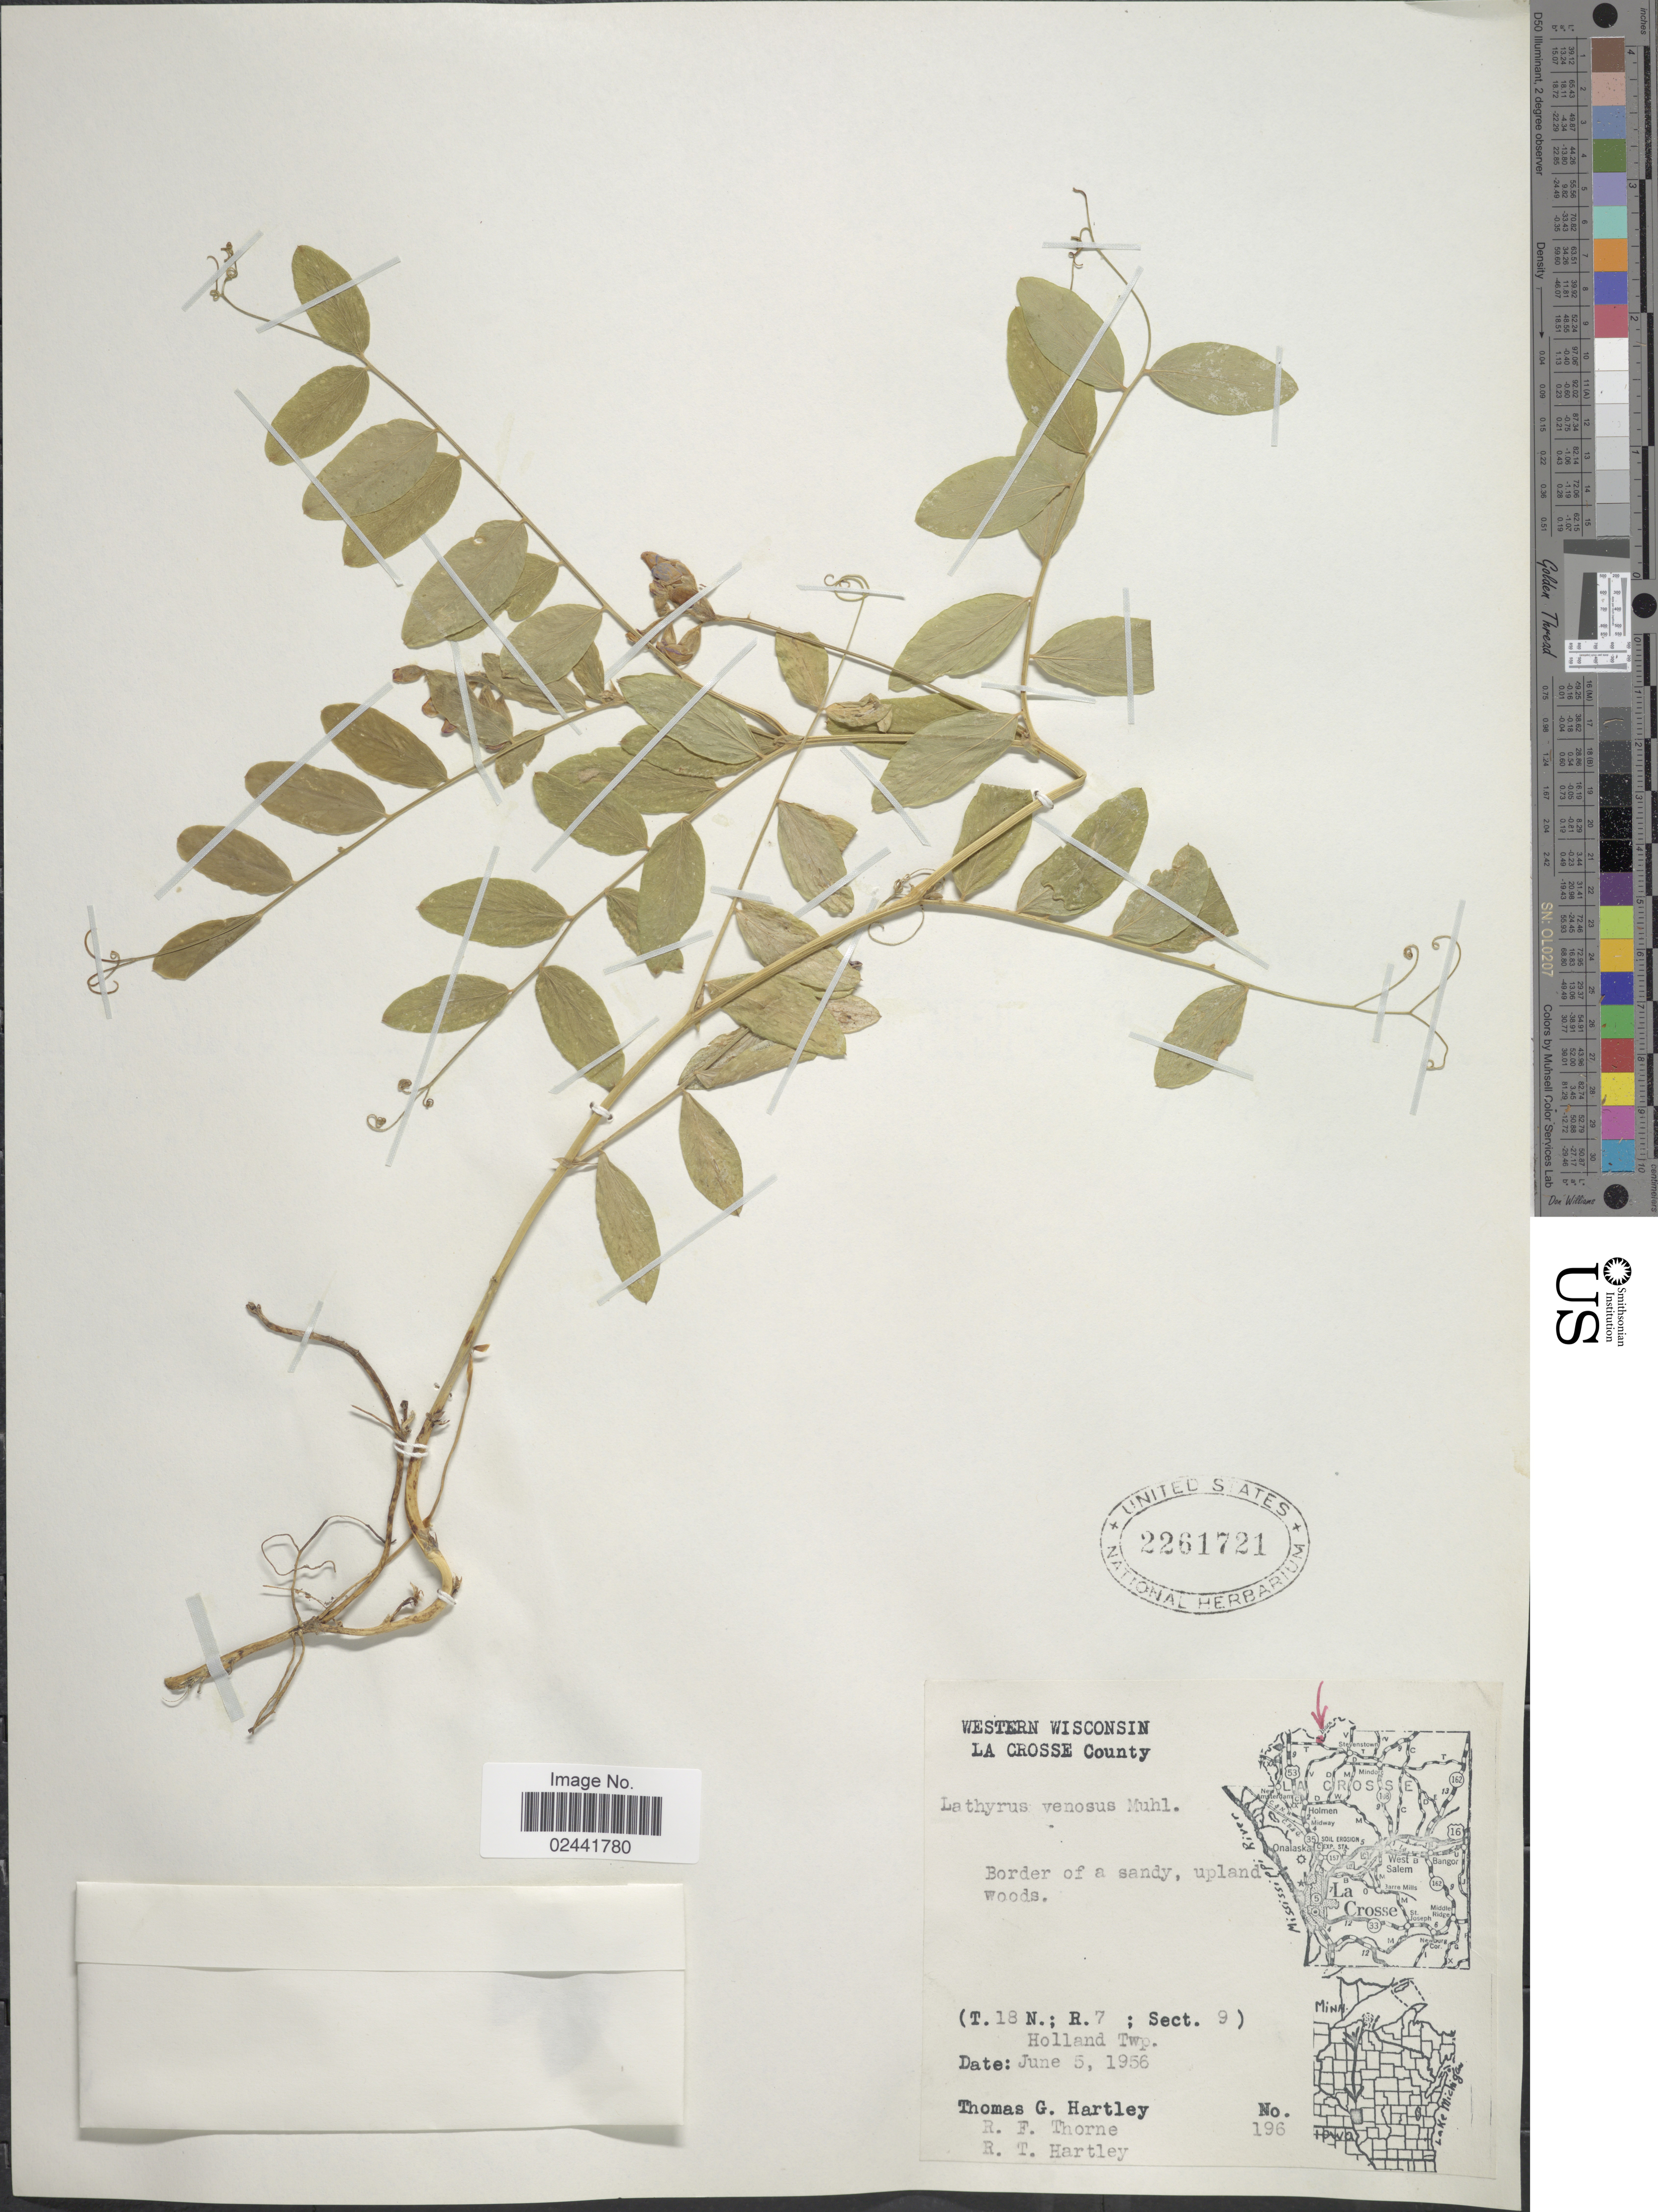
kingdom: Plantae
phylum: Tracheophyta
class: Magnoliopsida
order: Fabales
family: Fabaceae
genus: Lathyrus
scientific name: Lathyrus venosus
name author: Muhl. ex Willd.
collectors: T. G. Hartley, R. F. Thorne & R. T. Hartley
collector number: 196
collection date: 1956-06-05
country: United States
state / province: Wisconsin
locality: Western Wisconsin. La Crosse County. Border of a sandy, upland woods. (T. 18 N.; R. 7 ; Sect. 9) Holland Twp.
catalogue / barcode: US 2261721